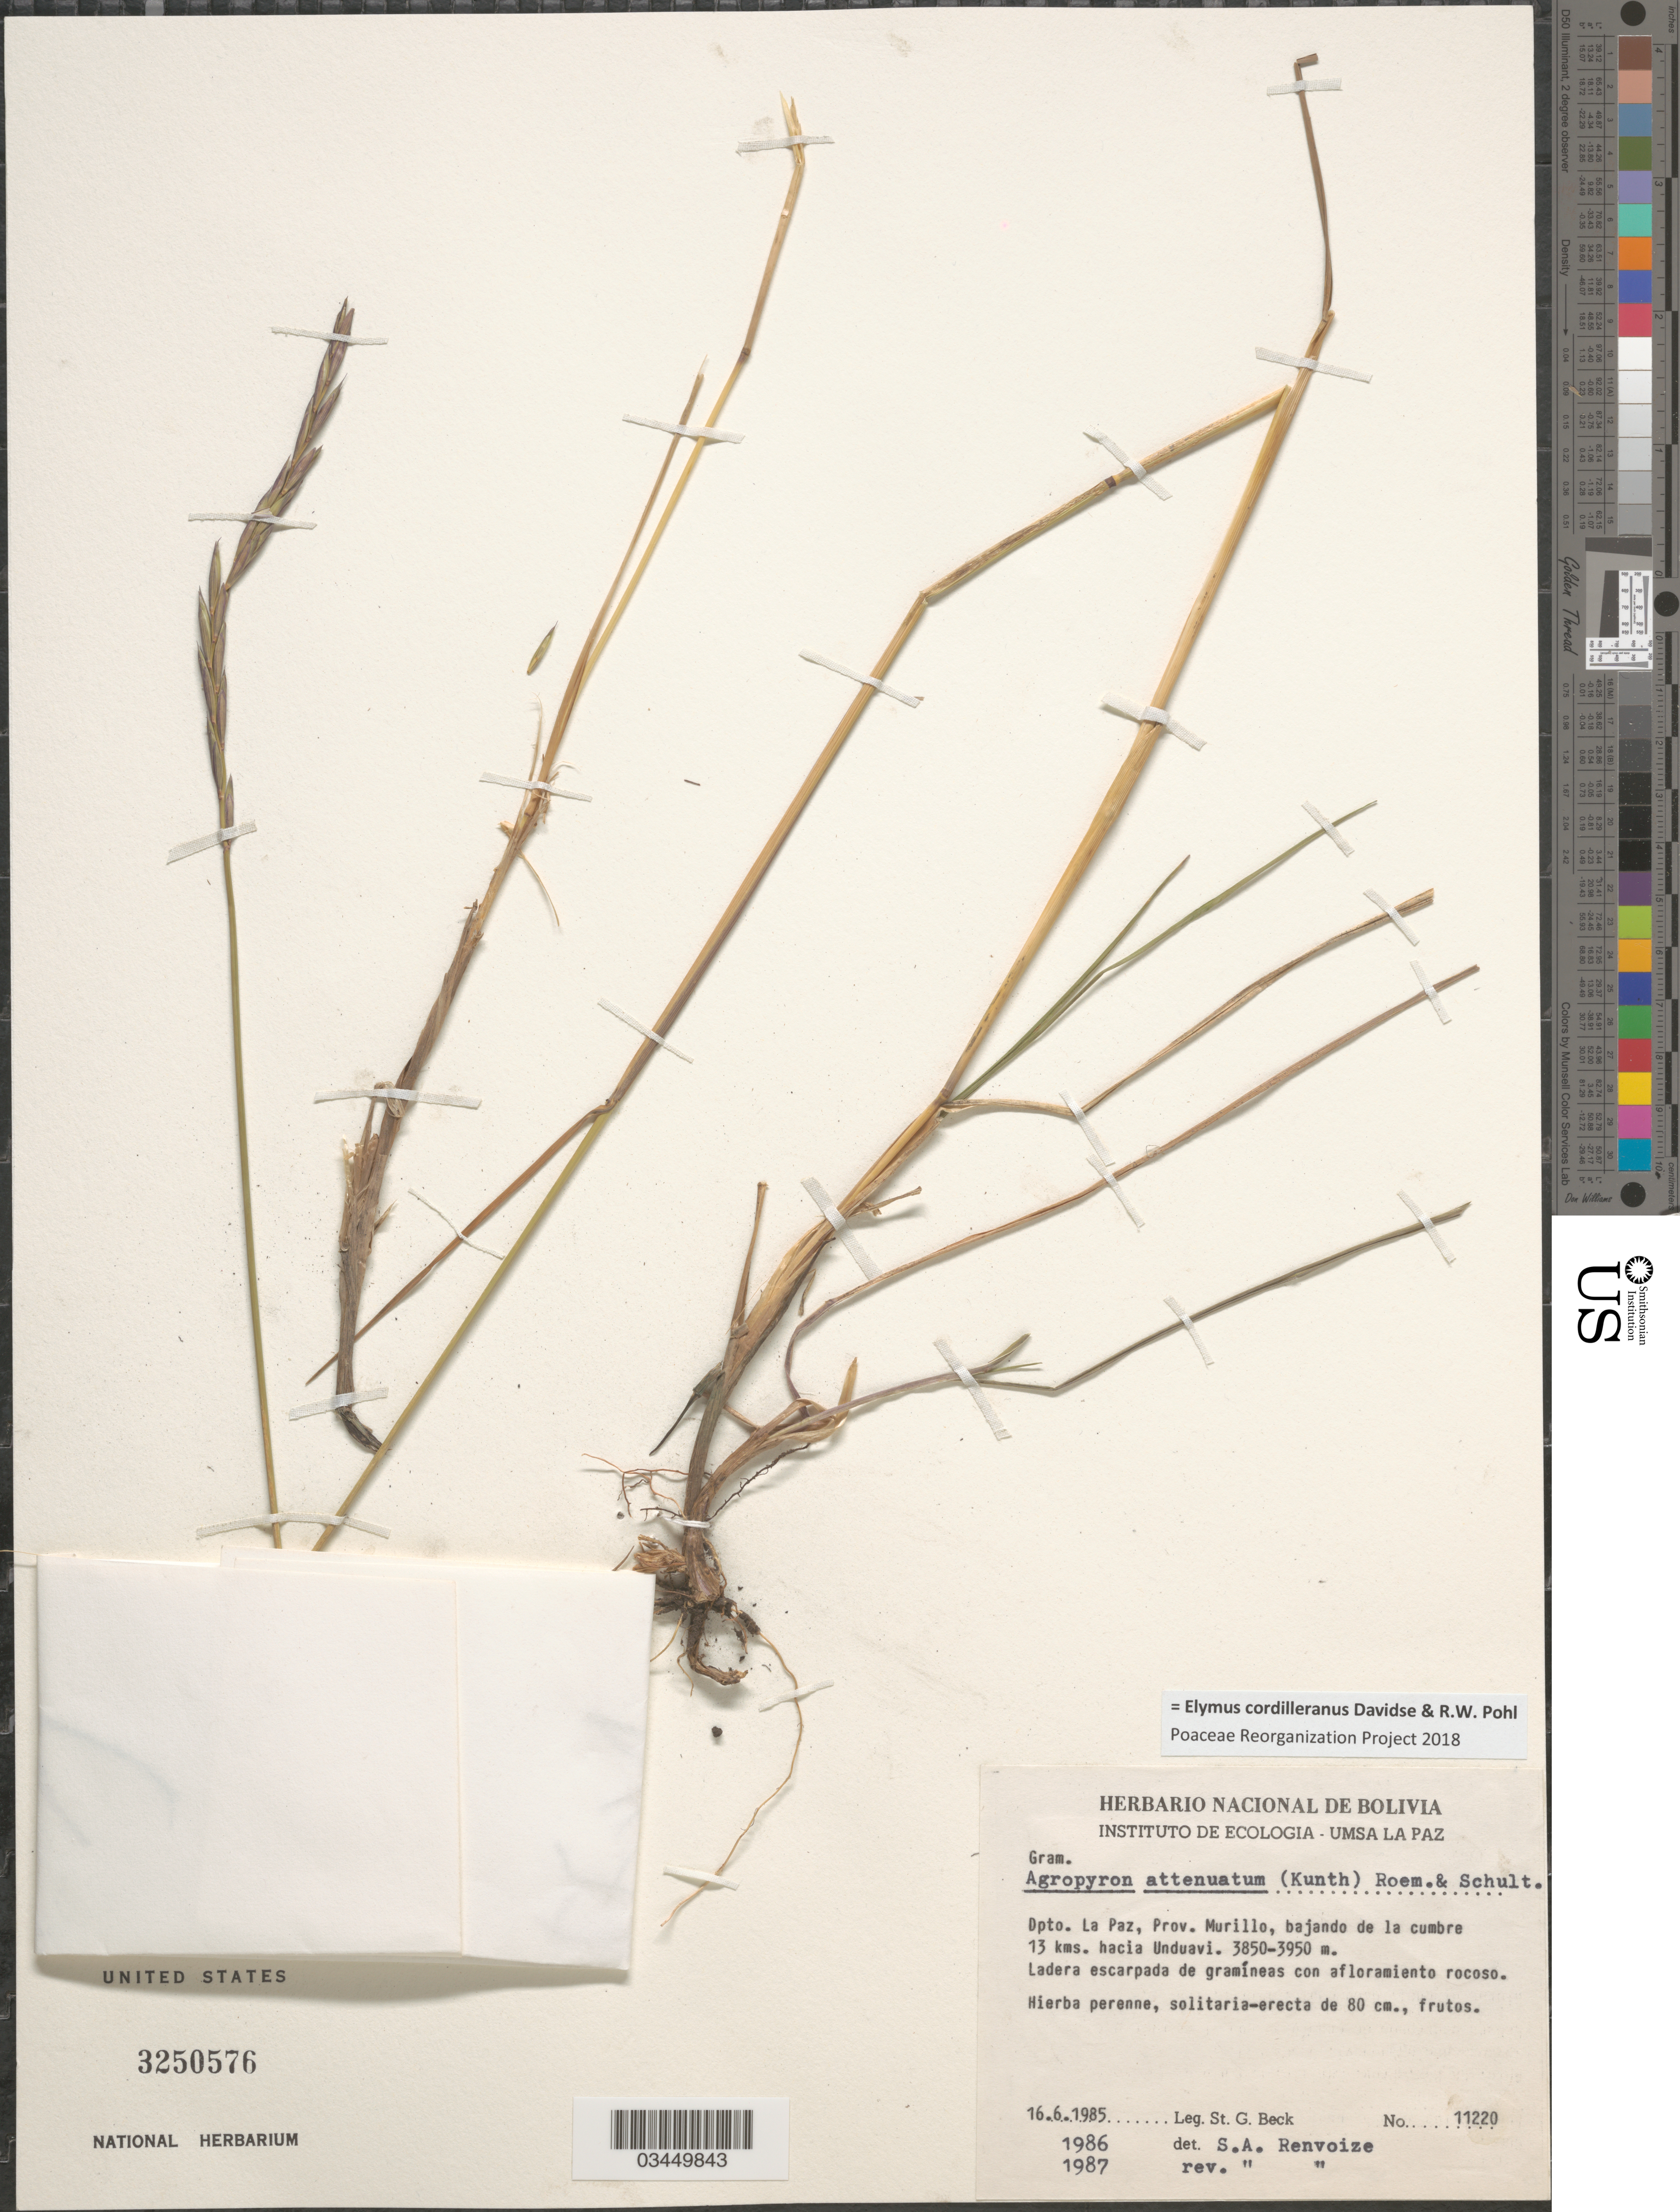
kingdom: Plantae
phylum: Tracheophyta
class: Liliopsida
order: Poales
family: Poaceae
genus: Elymus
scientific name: Elymus cordilleranus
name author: Davidse & R.W. Pohl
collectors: S. G. Beck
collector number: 11220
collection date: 1985-06-16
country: Bolivia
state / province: La Paz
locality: Dpto. La Paz, Prov. Murillo, bajando de la cumbre 13 kms. hacia Unduavi.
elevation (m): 3850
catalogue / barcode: US 3250576